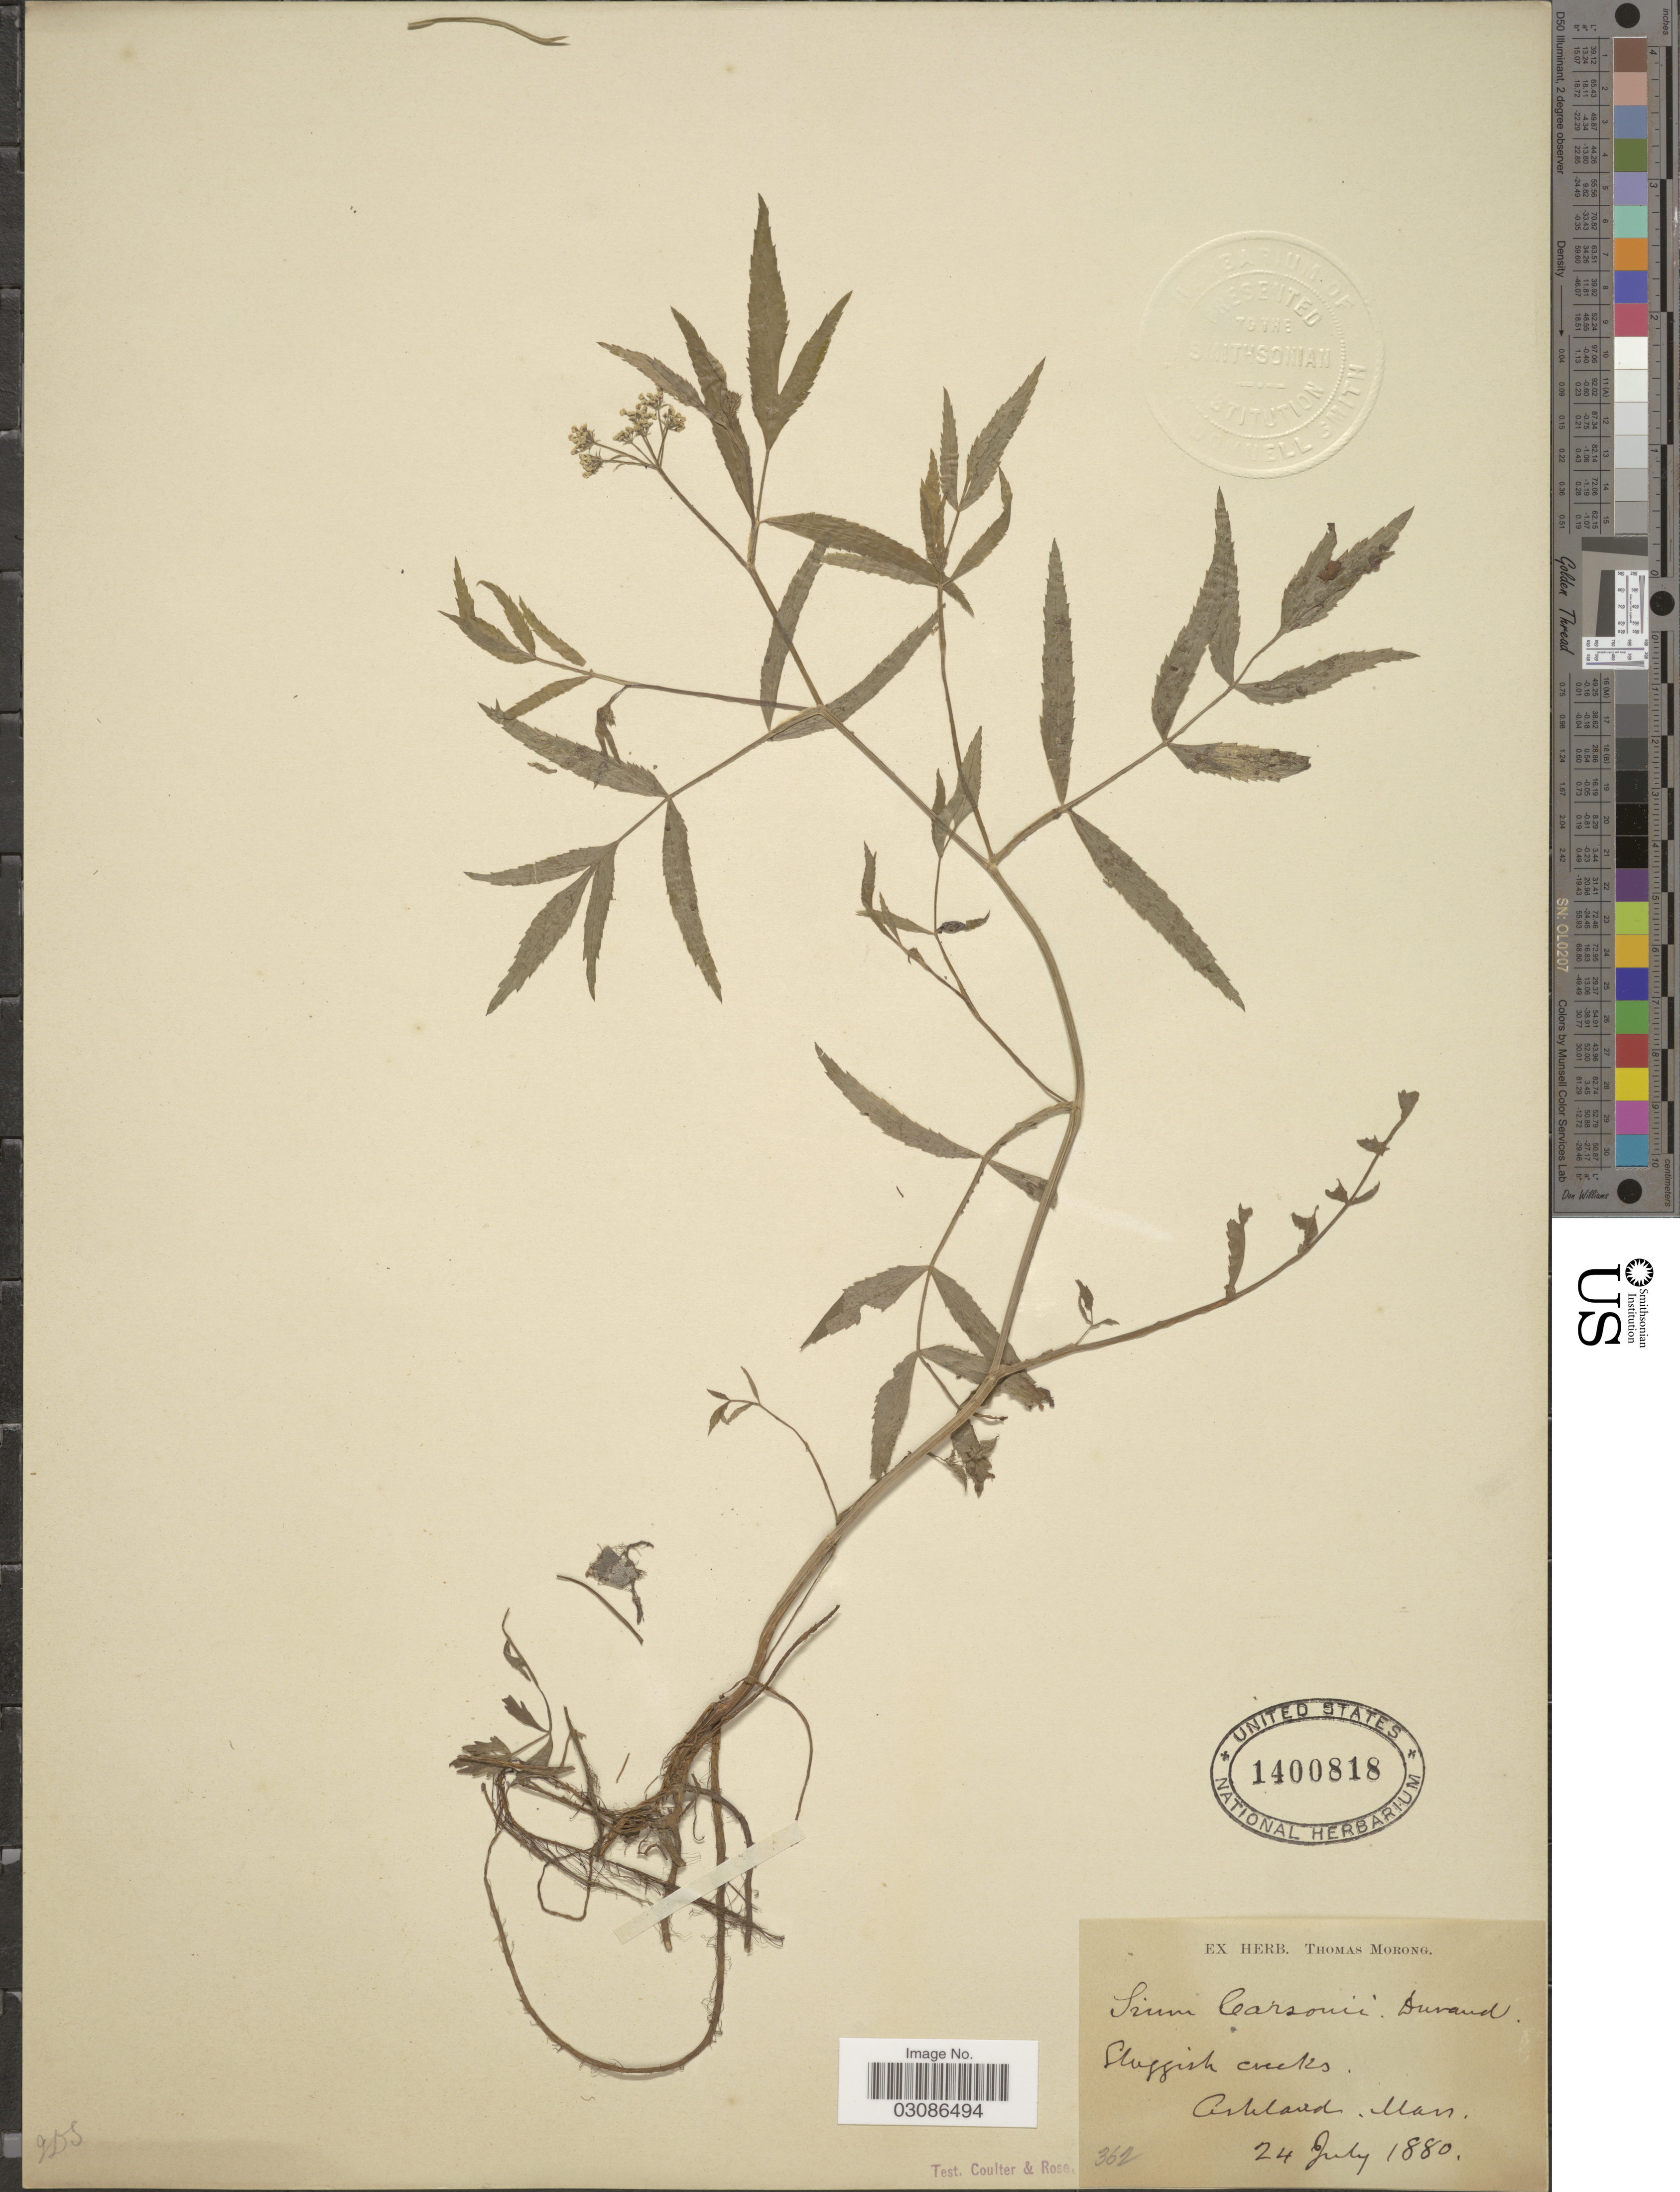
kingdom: Plantae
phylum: Tracheophyta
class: Magnoliopsida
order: Apiales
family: Apiaceae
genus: Sium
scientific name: Sium carsonii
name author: Durand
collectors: ex Herb. T. Morong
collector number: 362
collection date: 1880-07-24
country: United States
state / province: Massachusetts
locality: Ashland.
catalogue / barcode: US 1400818